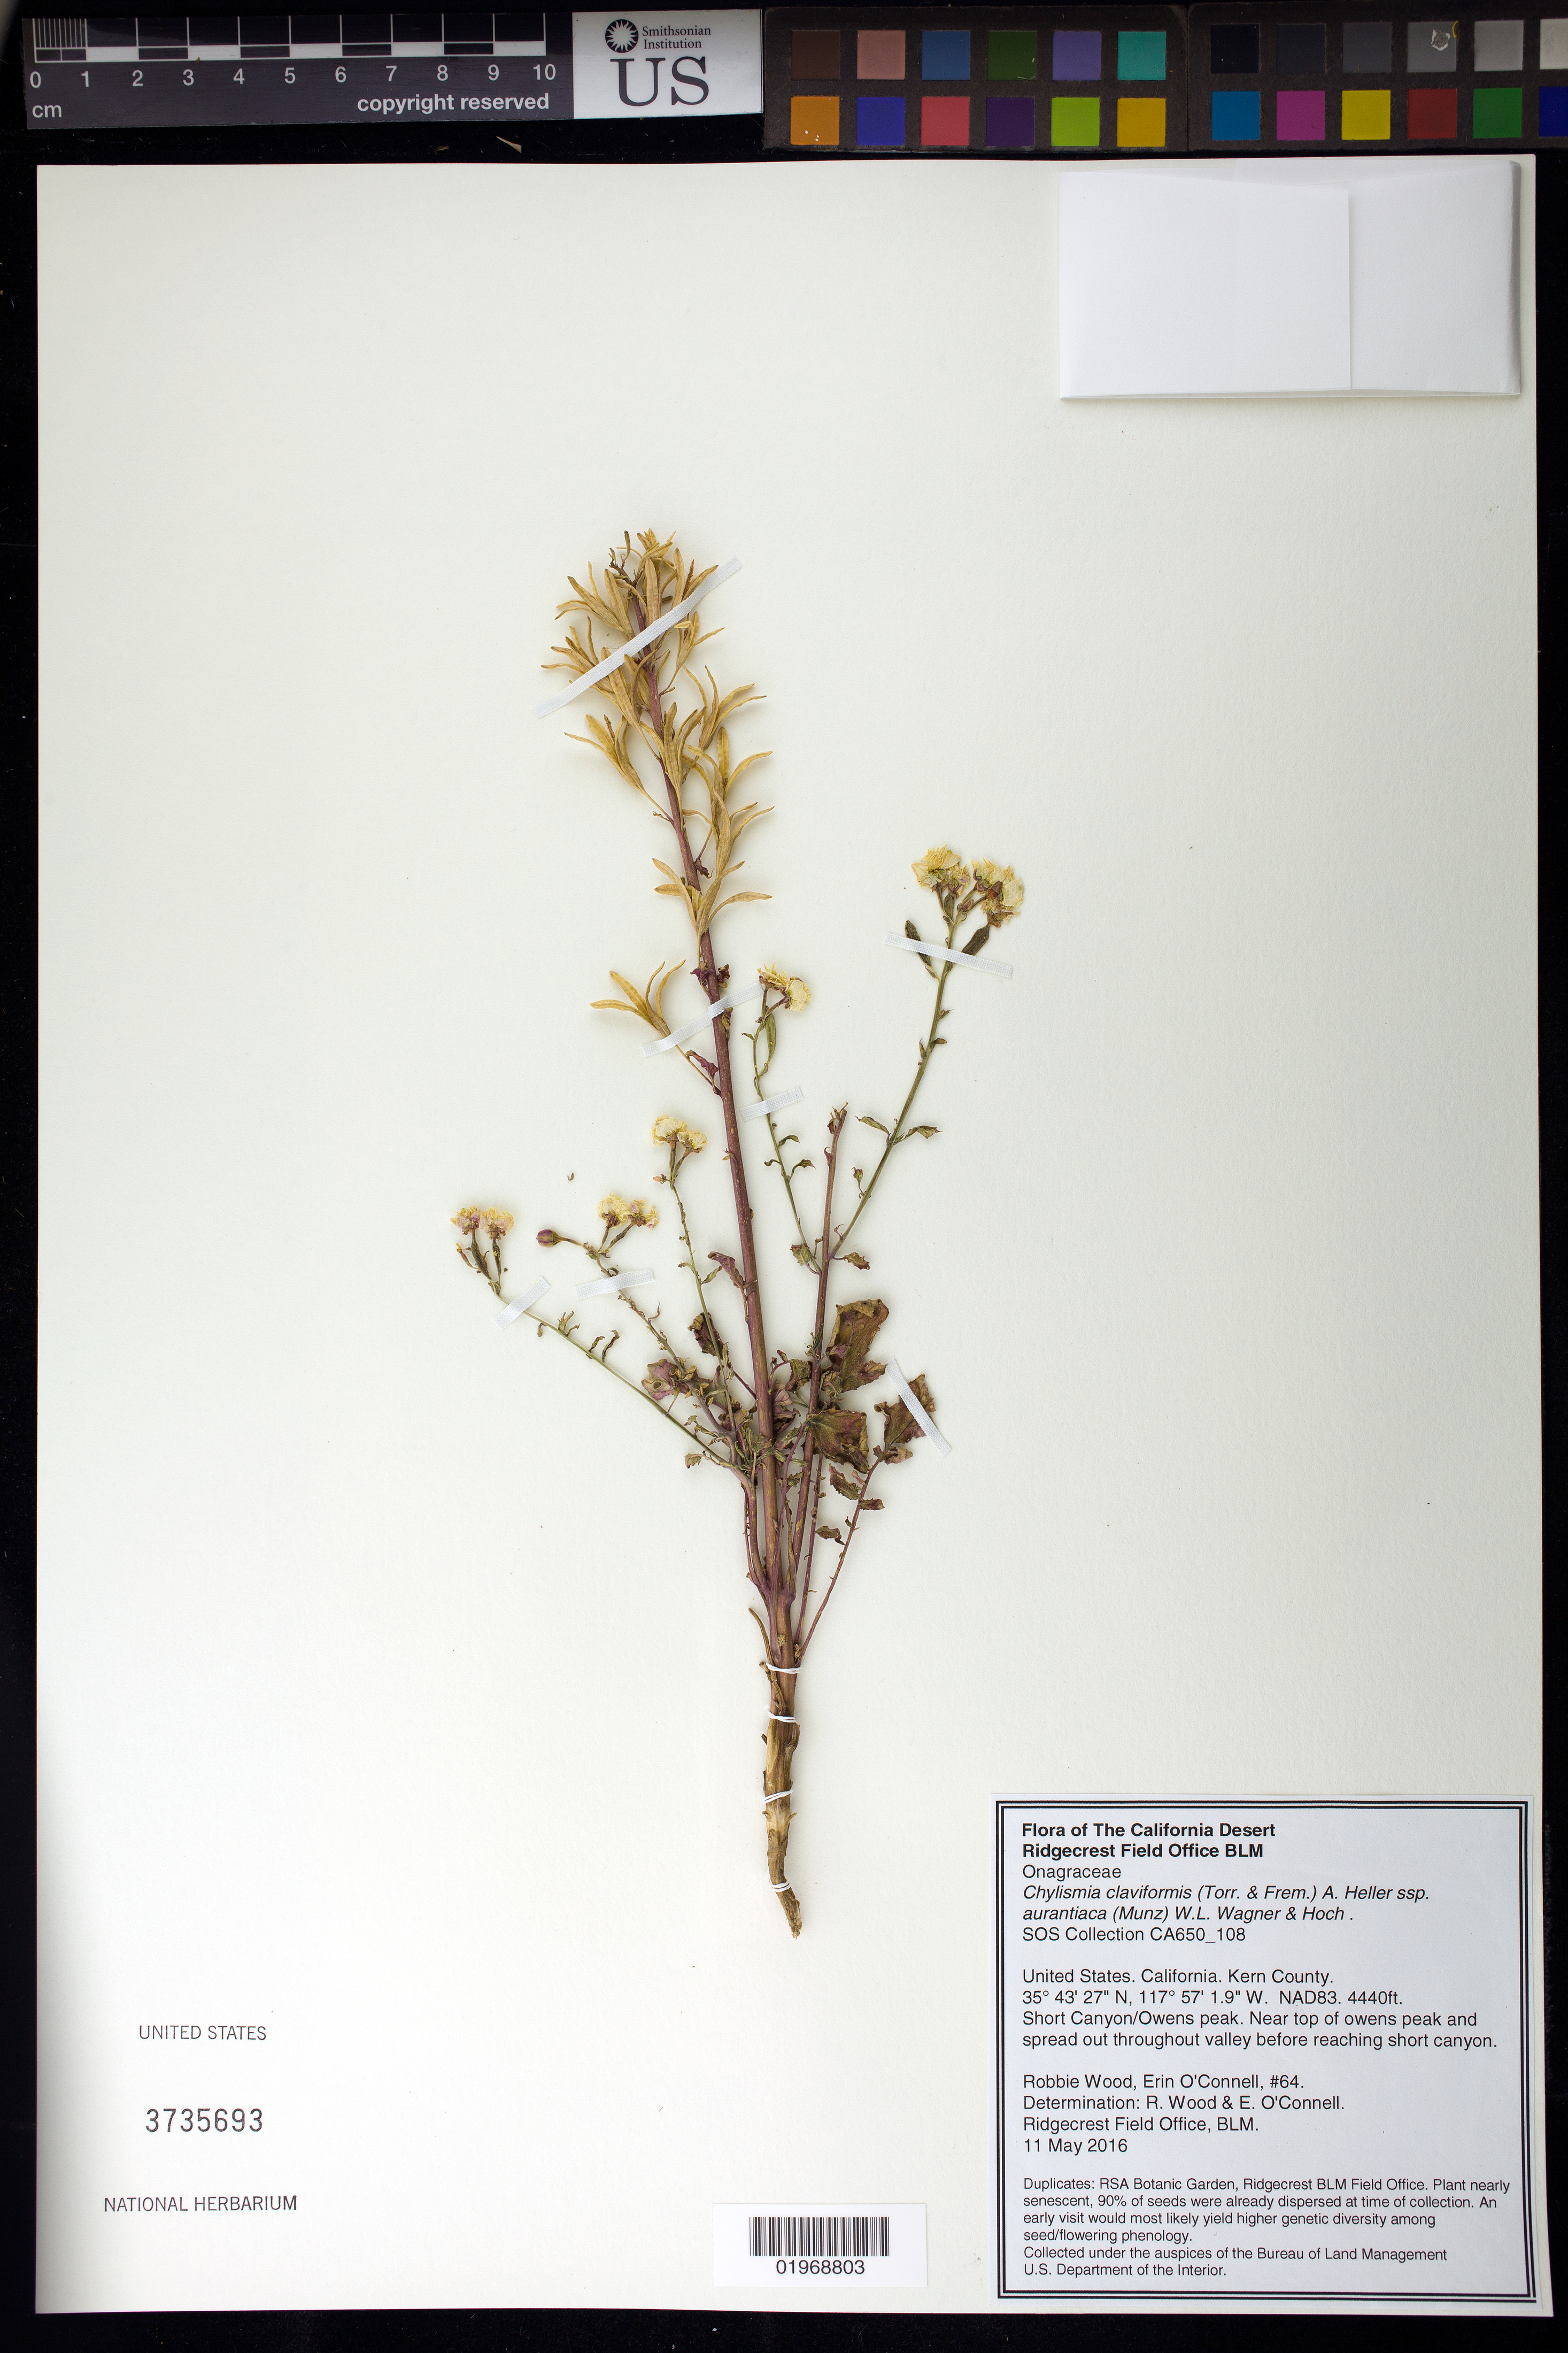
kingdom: Plantae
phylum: Tracheophyta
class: Magnoliopsida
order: Myrtales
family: Onagraceae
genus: Chylismia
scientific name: Chylismia claviformis subsp. aurantiaca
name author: (Munz) W.L. Wagner & Hoch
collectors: R. Wood & E. O'Connell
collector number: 64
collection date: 2016-05-11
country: United States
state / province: California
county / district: Kern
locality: Short Canyon/Owens peak.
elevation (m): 1353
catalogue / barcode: US 3735693